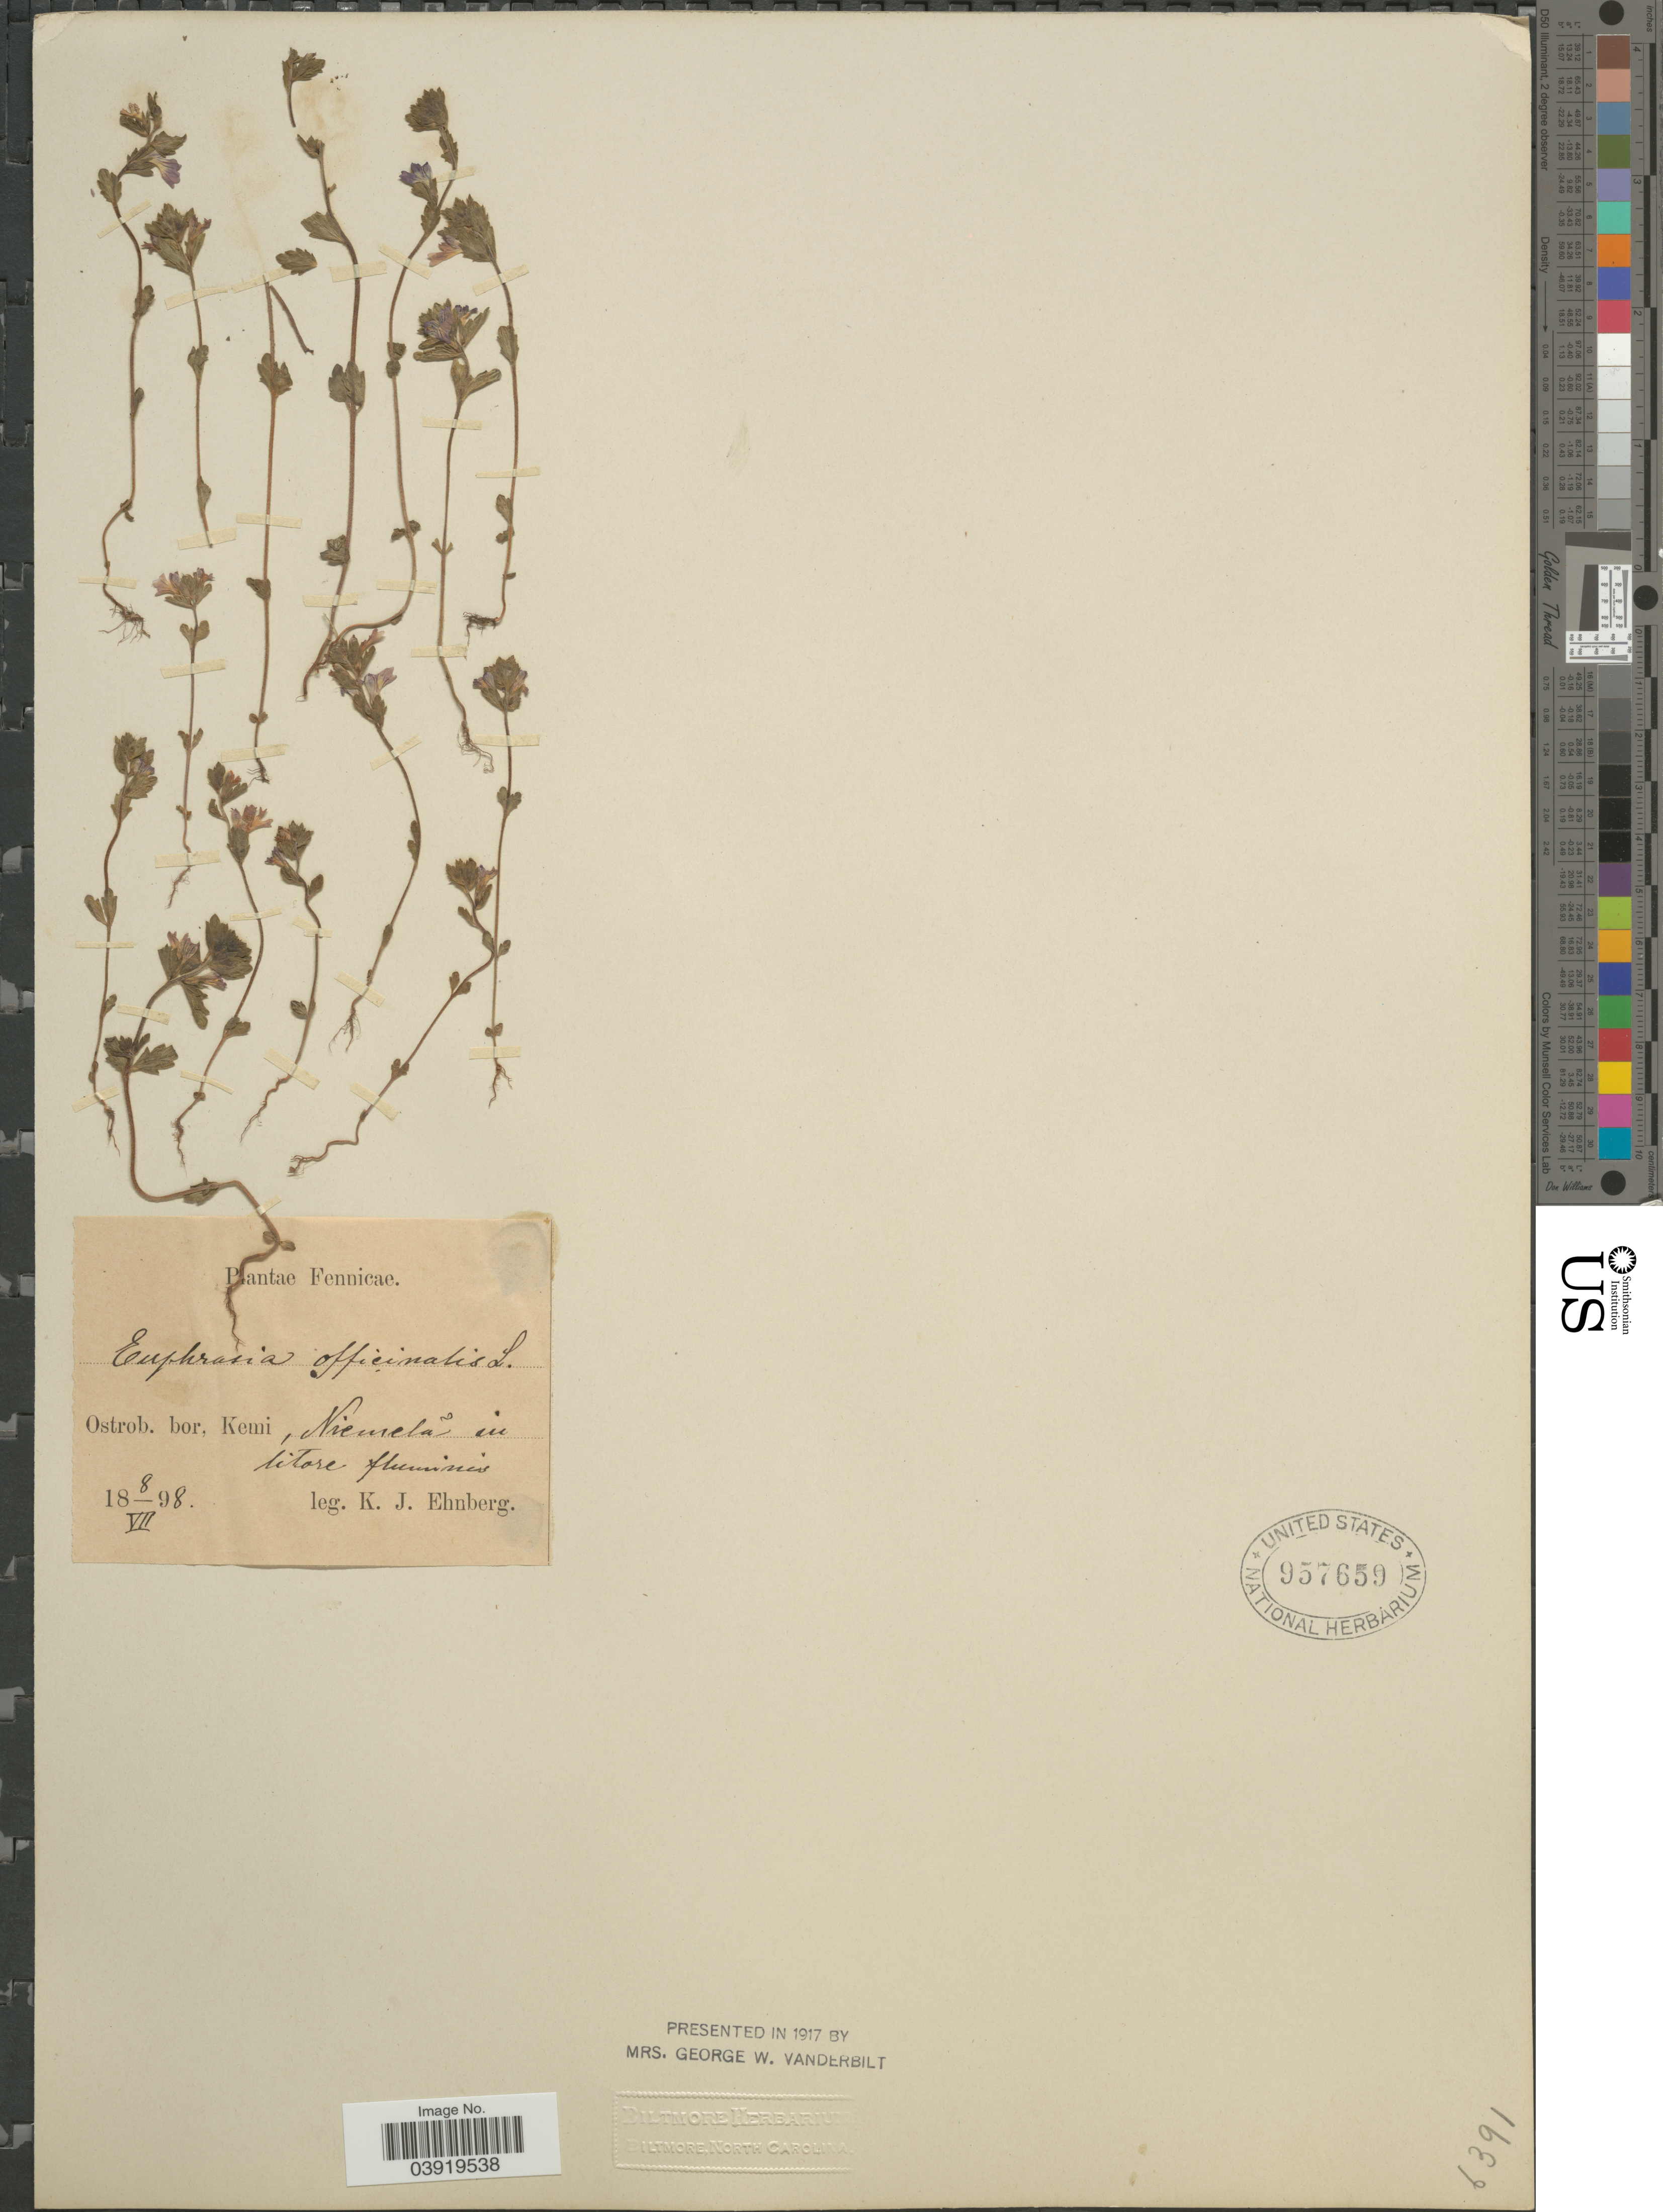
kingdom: Plantae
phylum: Tracheophyta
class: Magnoliopsida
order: Lamiales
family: Orobanchaceae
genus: Euphrasia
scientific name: Euphrasia officinalis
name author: L.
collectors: K. Ehnberg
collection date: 1898-07-08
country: Finland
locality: Fennicae. Ostrob. bor, Kemi, Niemela, in litore fluminis.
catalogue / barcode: US 957659